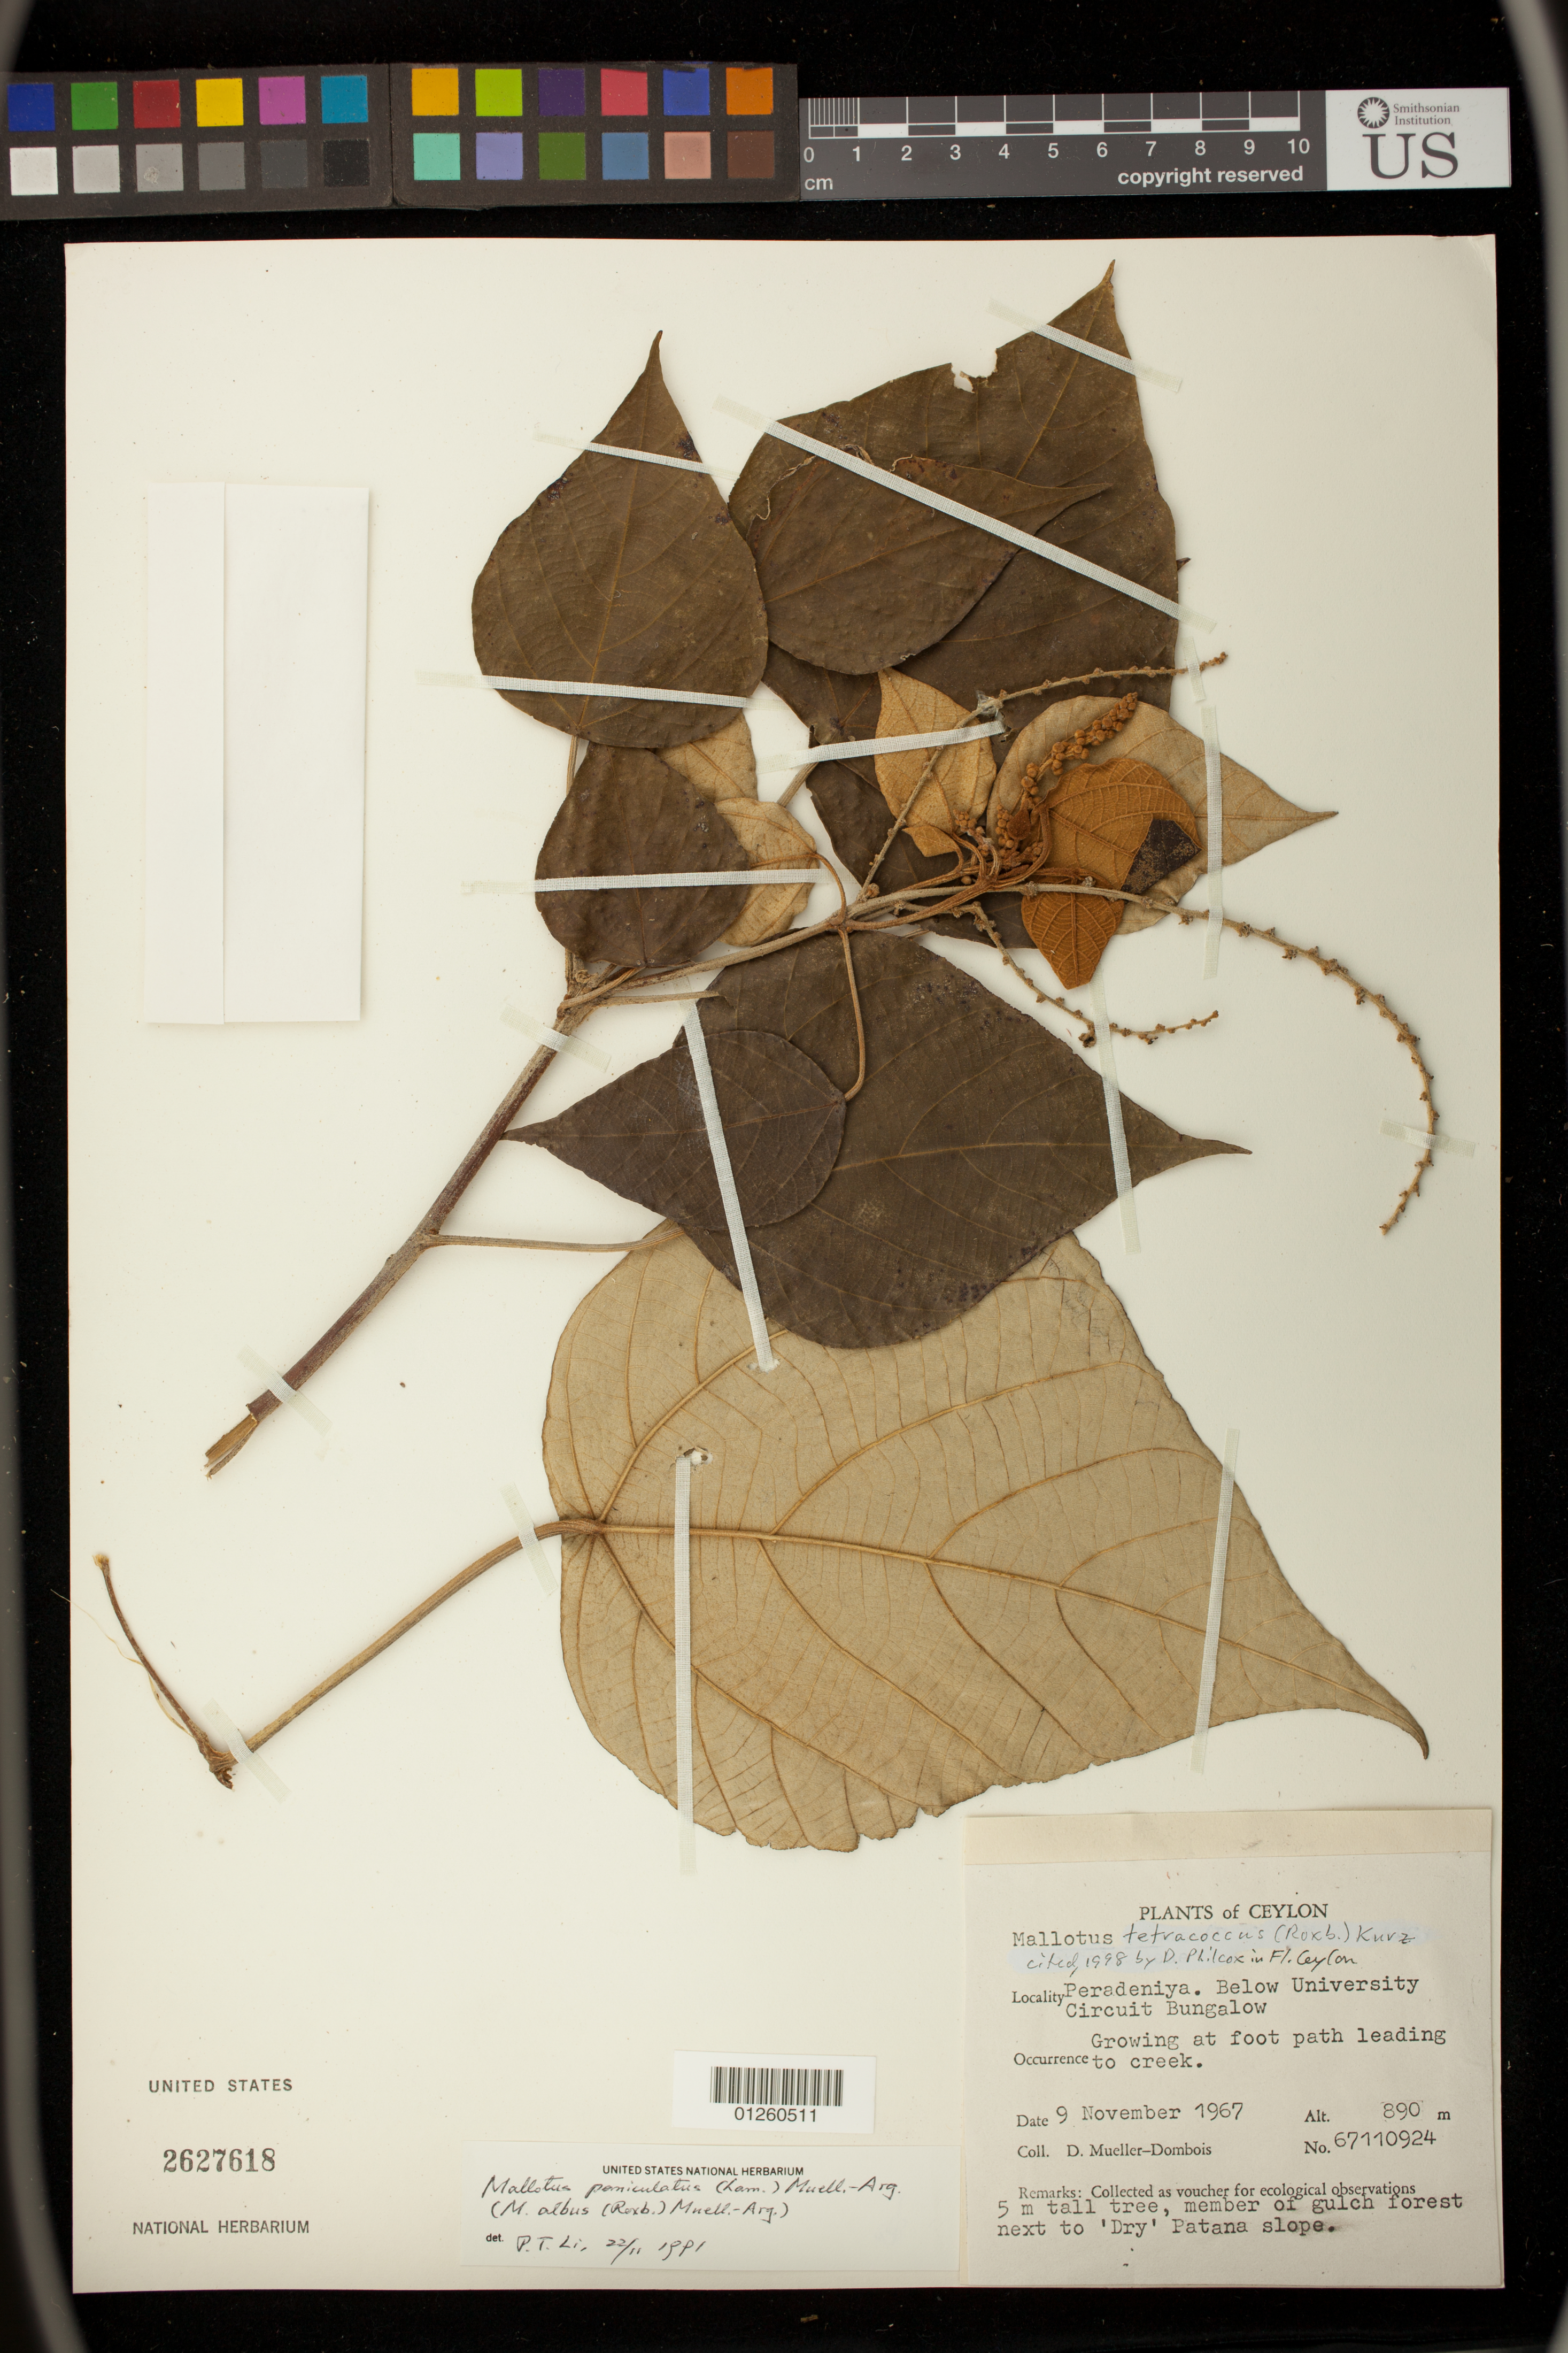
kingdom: Plantae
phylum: Tracheophyta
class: Magnoliopsida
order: Malpighiales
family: Euphorbiaceae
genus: Mallotus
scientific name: Mallotus tetracoccus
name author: (Roxb.) Kurz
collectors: D. Mueller-Dombois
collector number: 67110924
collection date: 1967-11-09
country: Sri Lanka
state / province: Central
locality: Peradeniya. Below University Circuit Bungalow. Growing at foot path leading to creek.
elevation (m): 890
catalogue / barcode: US 2627618